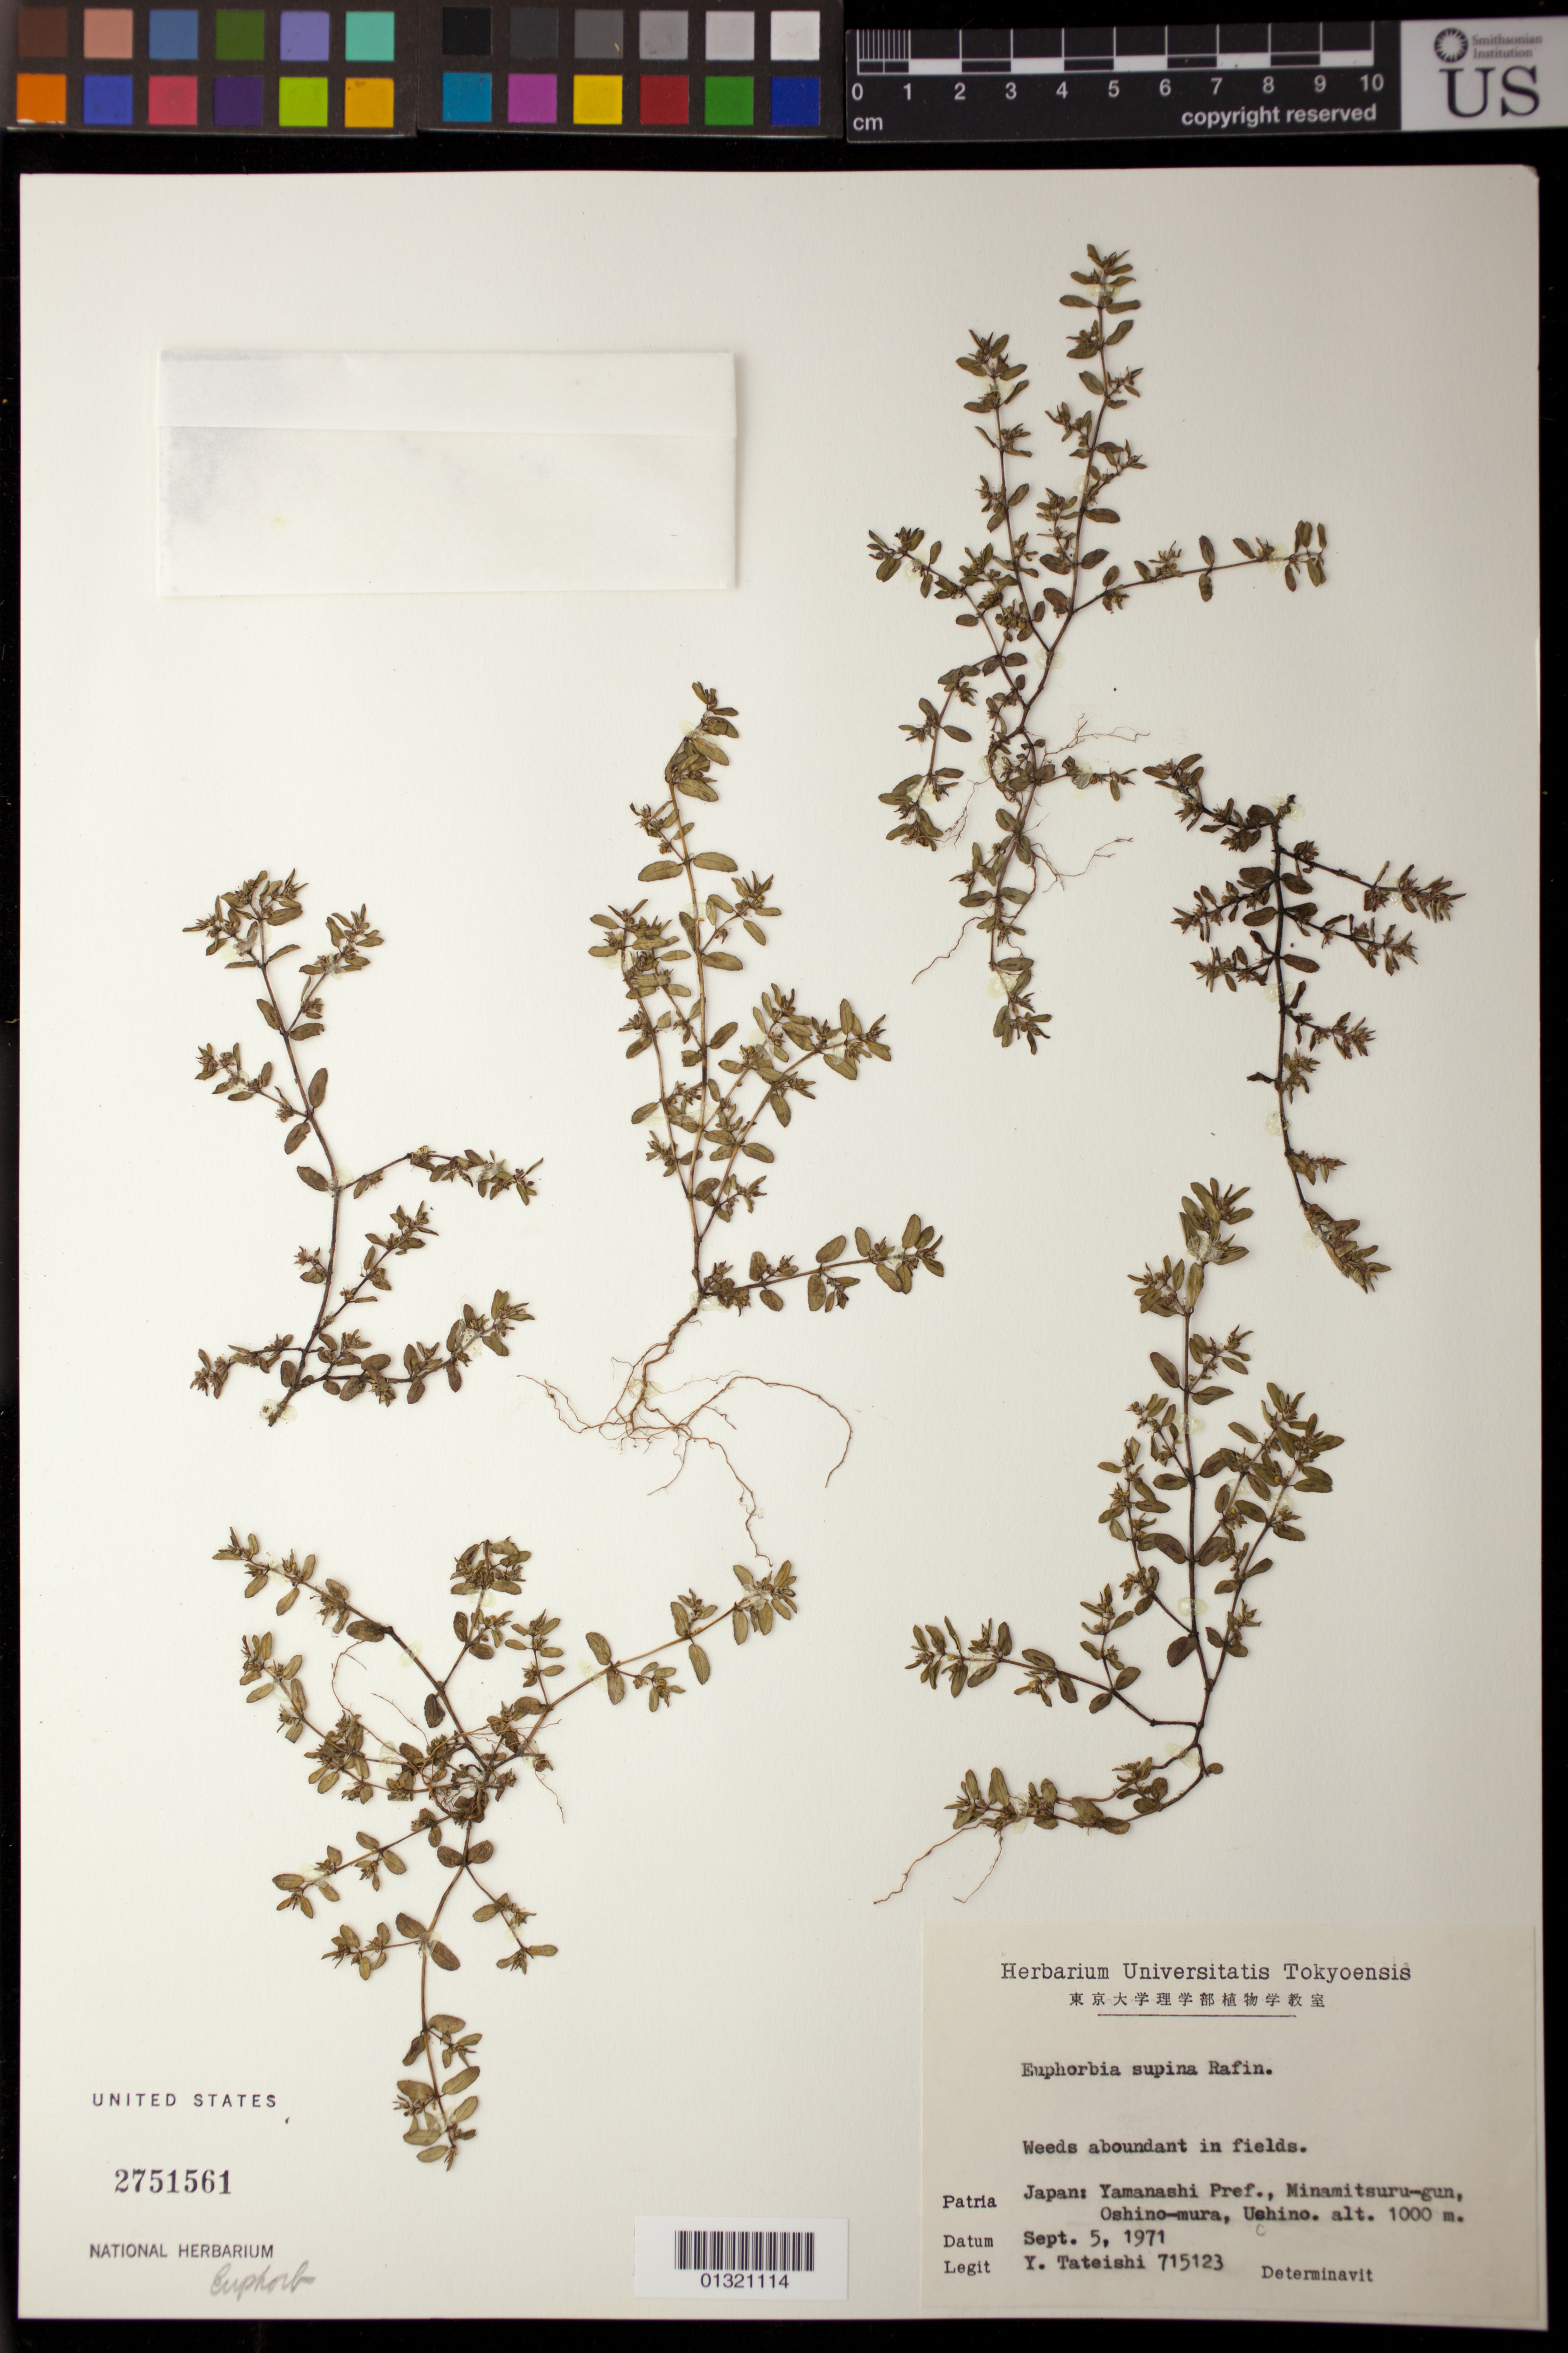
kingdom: Plantae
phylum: Tracheophyta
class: Magnoliopsida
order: Malpighiales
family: Euphorbiaceae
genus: Euphorbia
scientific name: Euphorbia maculata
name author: L.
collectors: Y. Tateishi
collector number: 715123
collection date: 1971-09-05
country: Japan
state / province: Yamanasi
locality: Minamitsuru-gun, Oshino-mura, Ushino.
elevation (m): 1000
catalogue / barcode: US 2751561